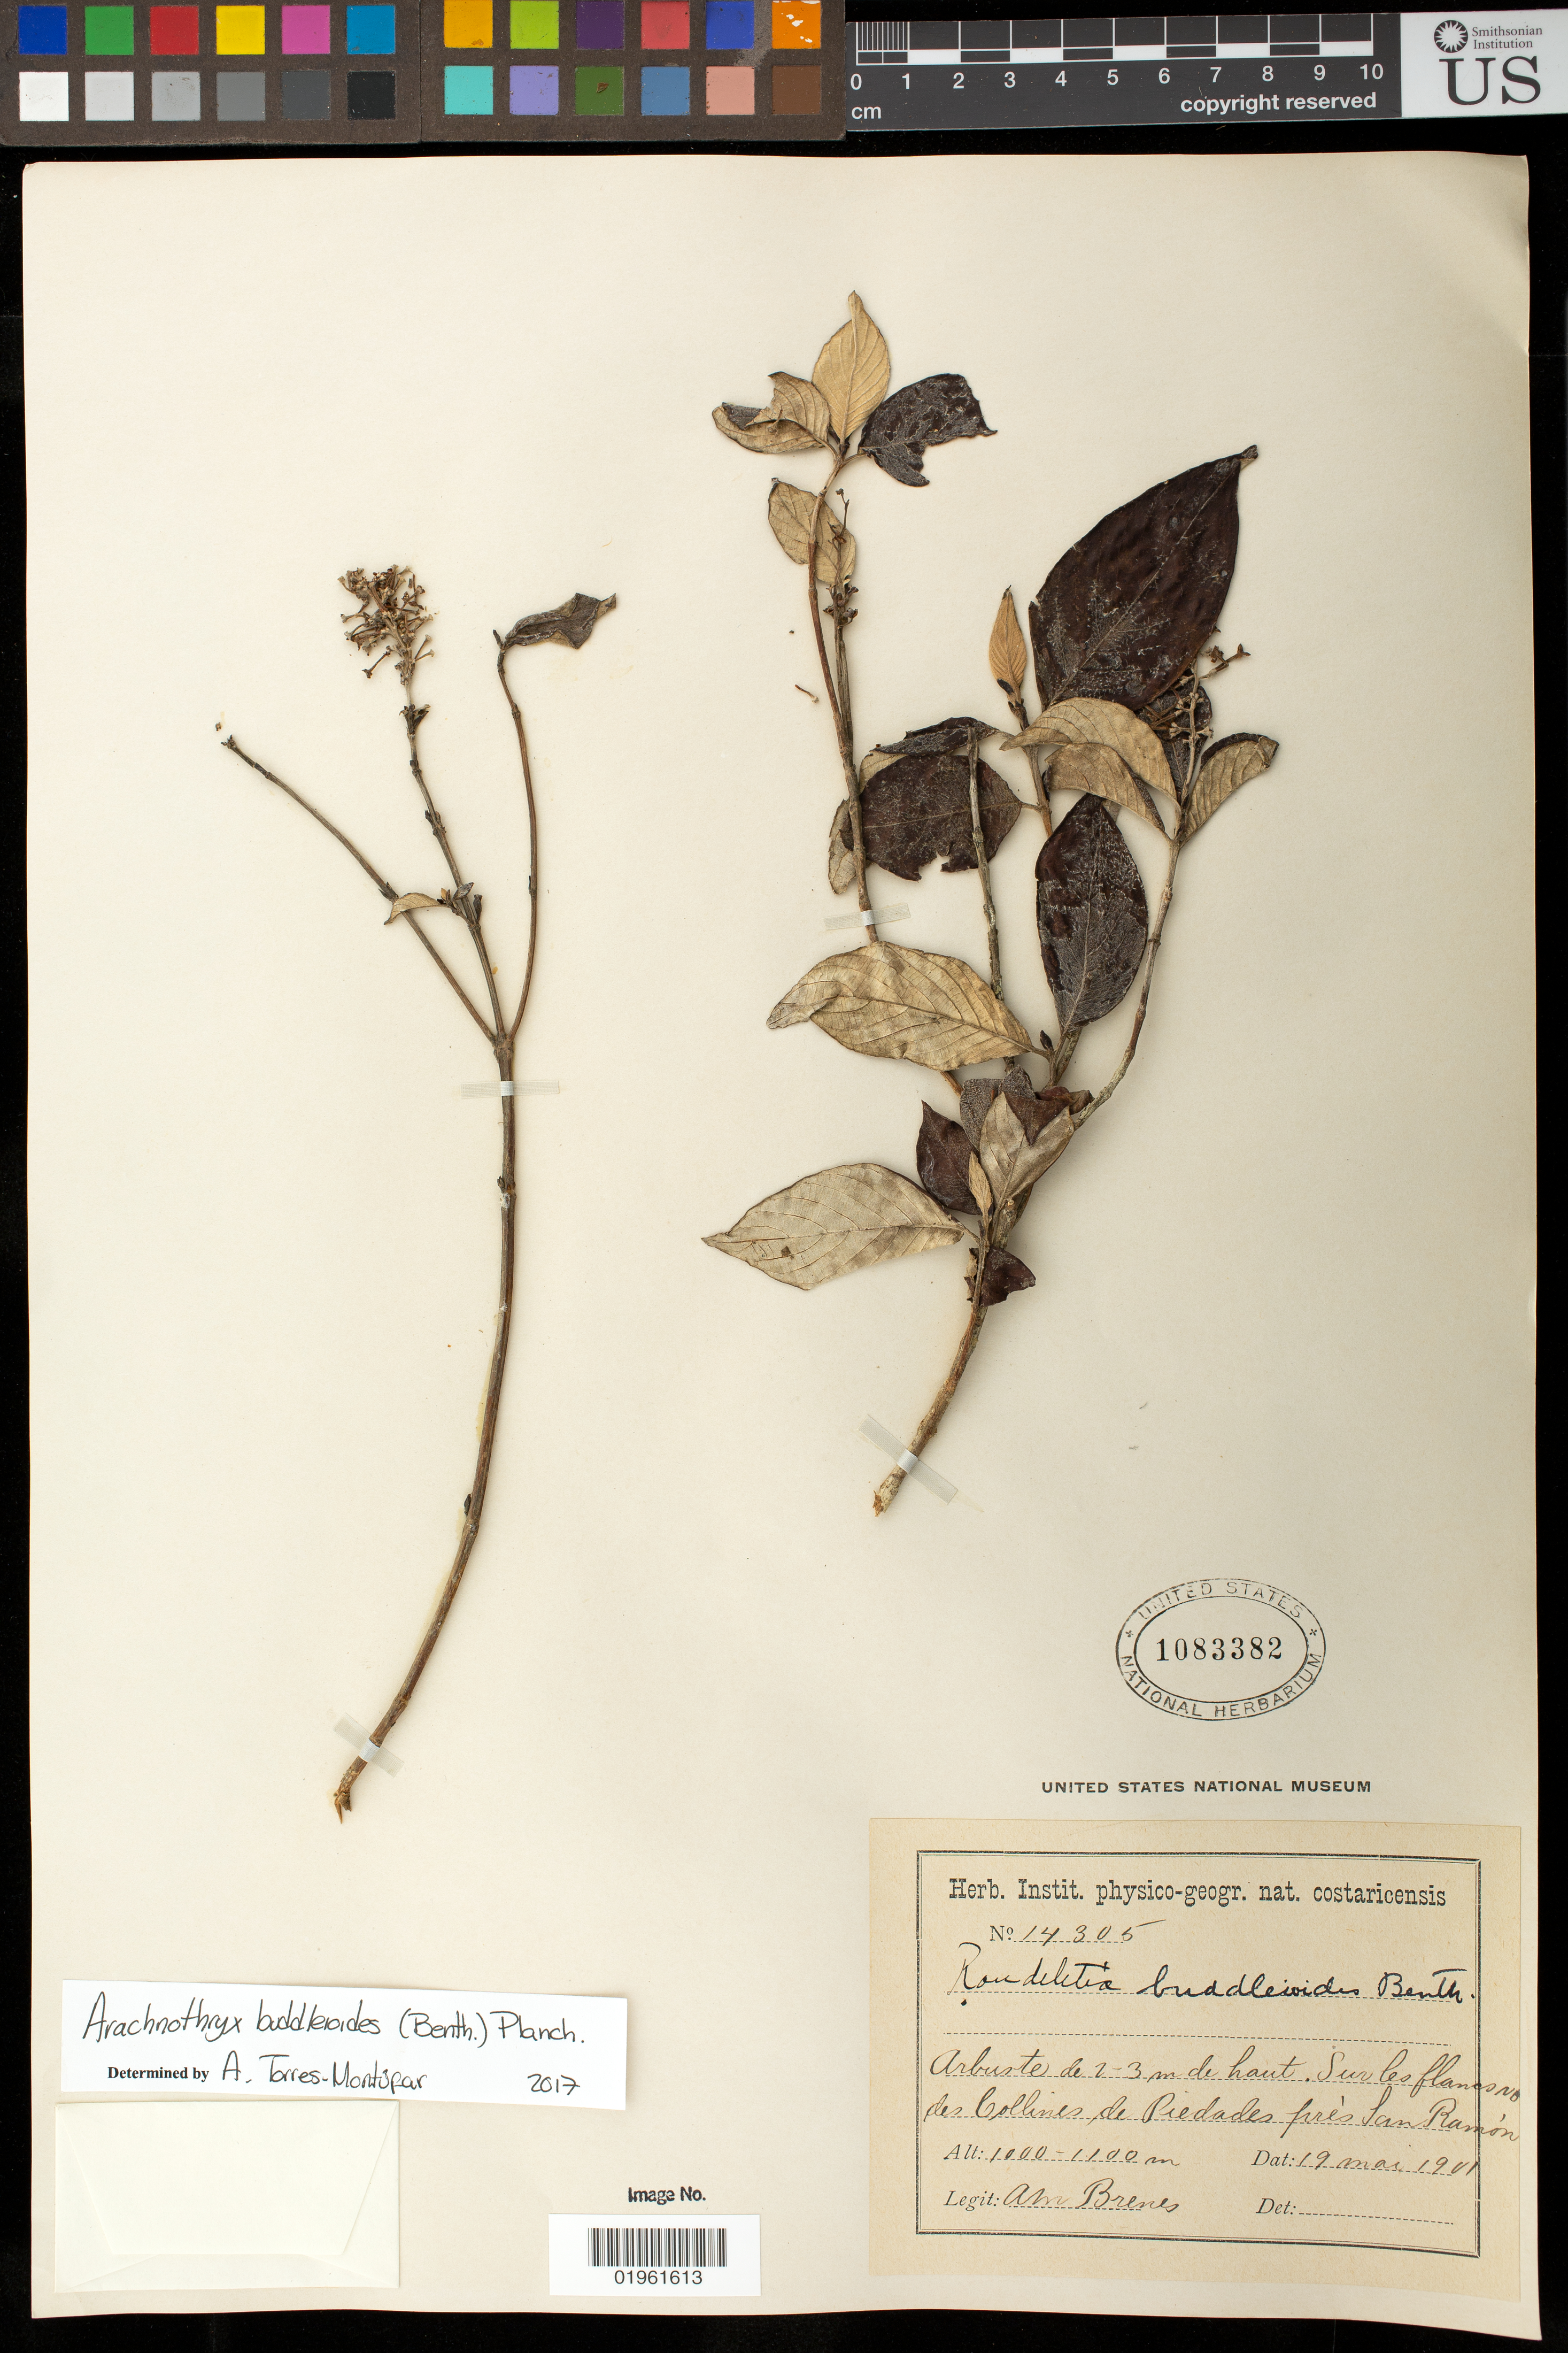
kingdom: Plantae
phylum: Tracheophyta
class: Magnoliopsida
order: Gentianales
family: Rubiaceae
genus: Arachnothryx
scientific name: Arachnothryx buddleioides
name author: (Benth.) Planch.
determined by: Montúfar, Alejandro Torres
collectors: A. Brenes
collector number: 14305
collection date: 1901-05-19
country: Costa Rica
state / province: Alajuela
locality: Petit bois clair aux collines, de Piedades prés San Ramón.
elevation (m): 1000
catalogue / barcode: US 1083382